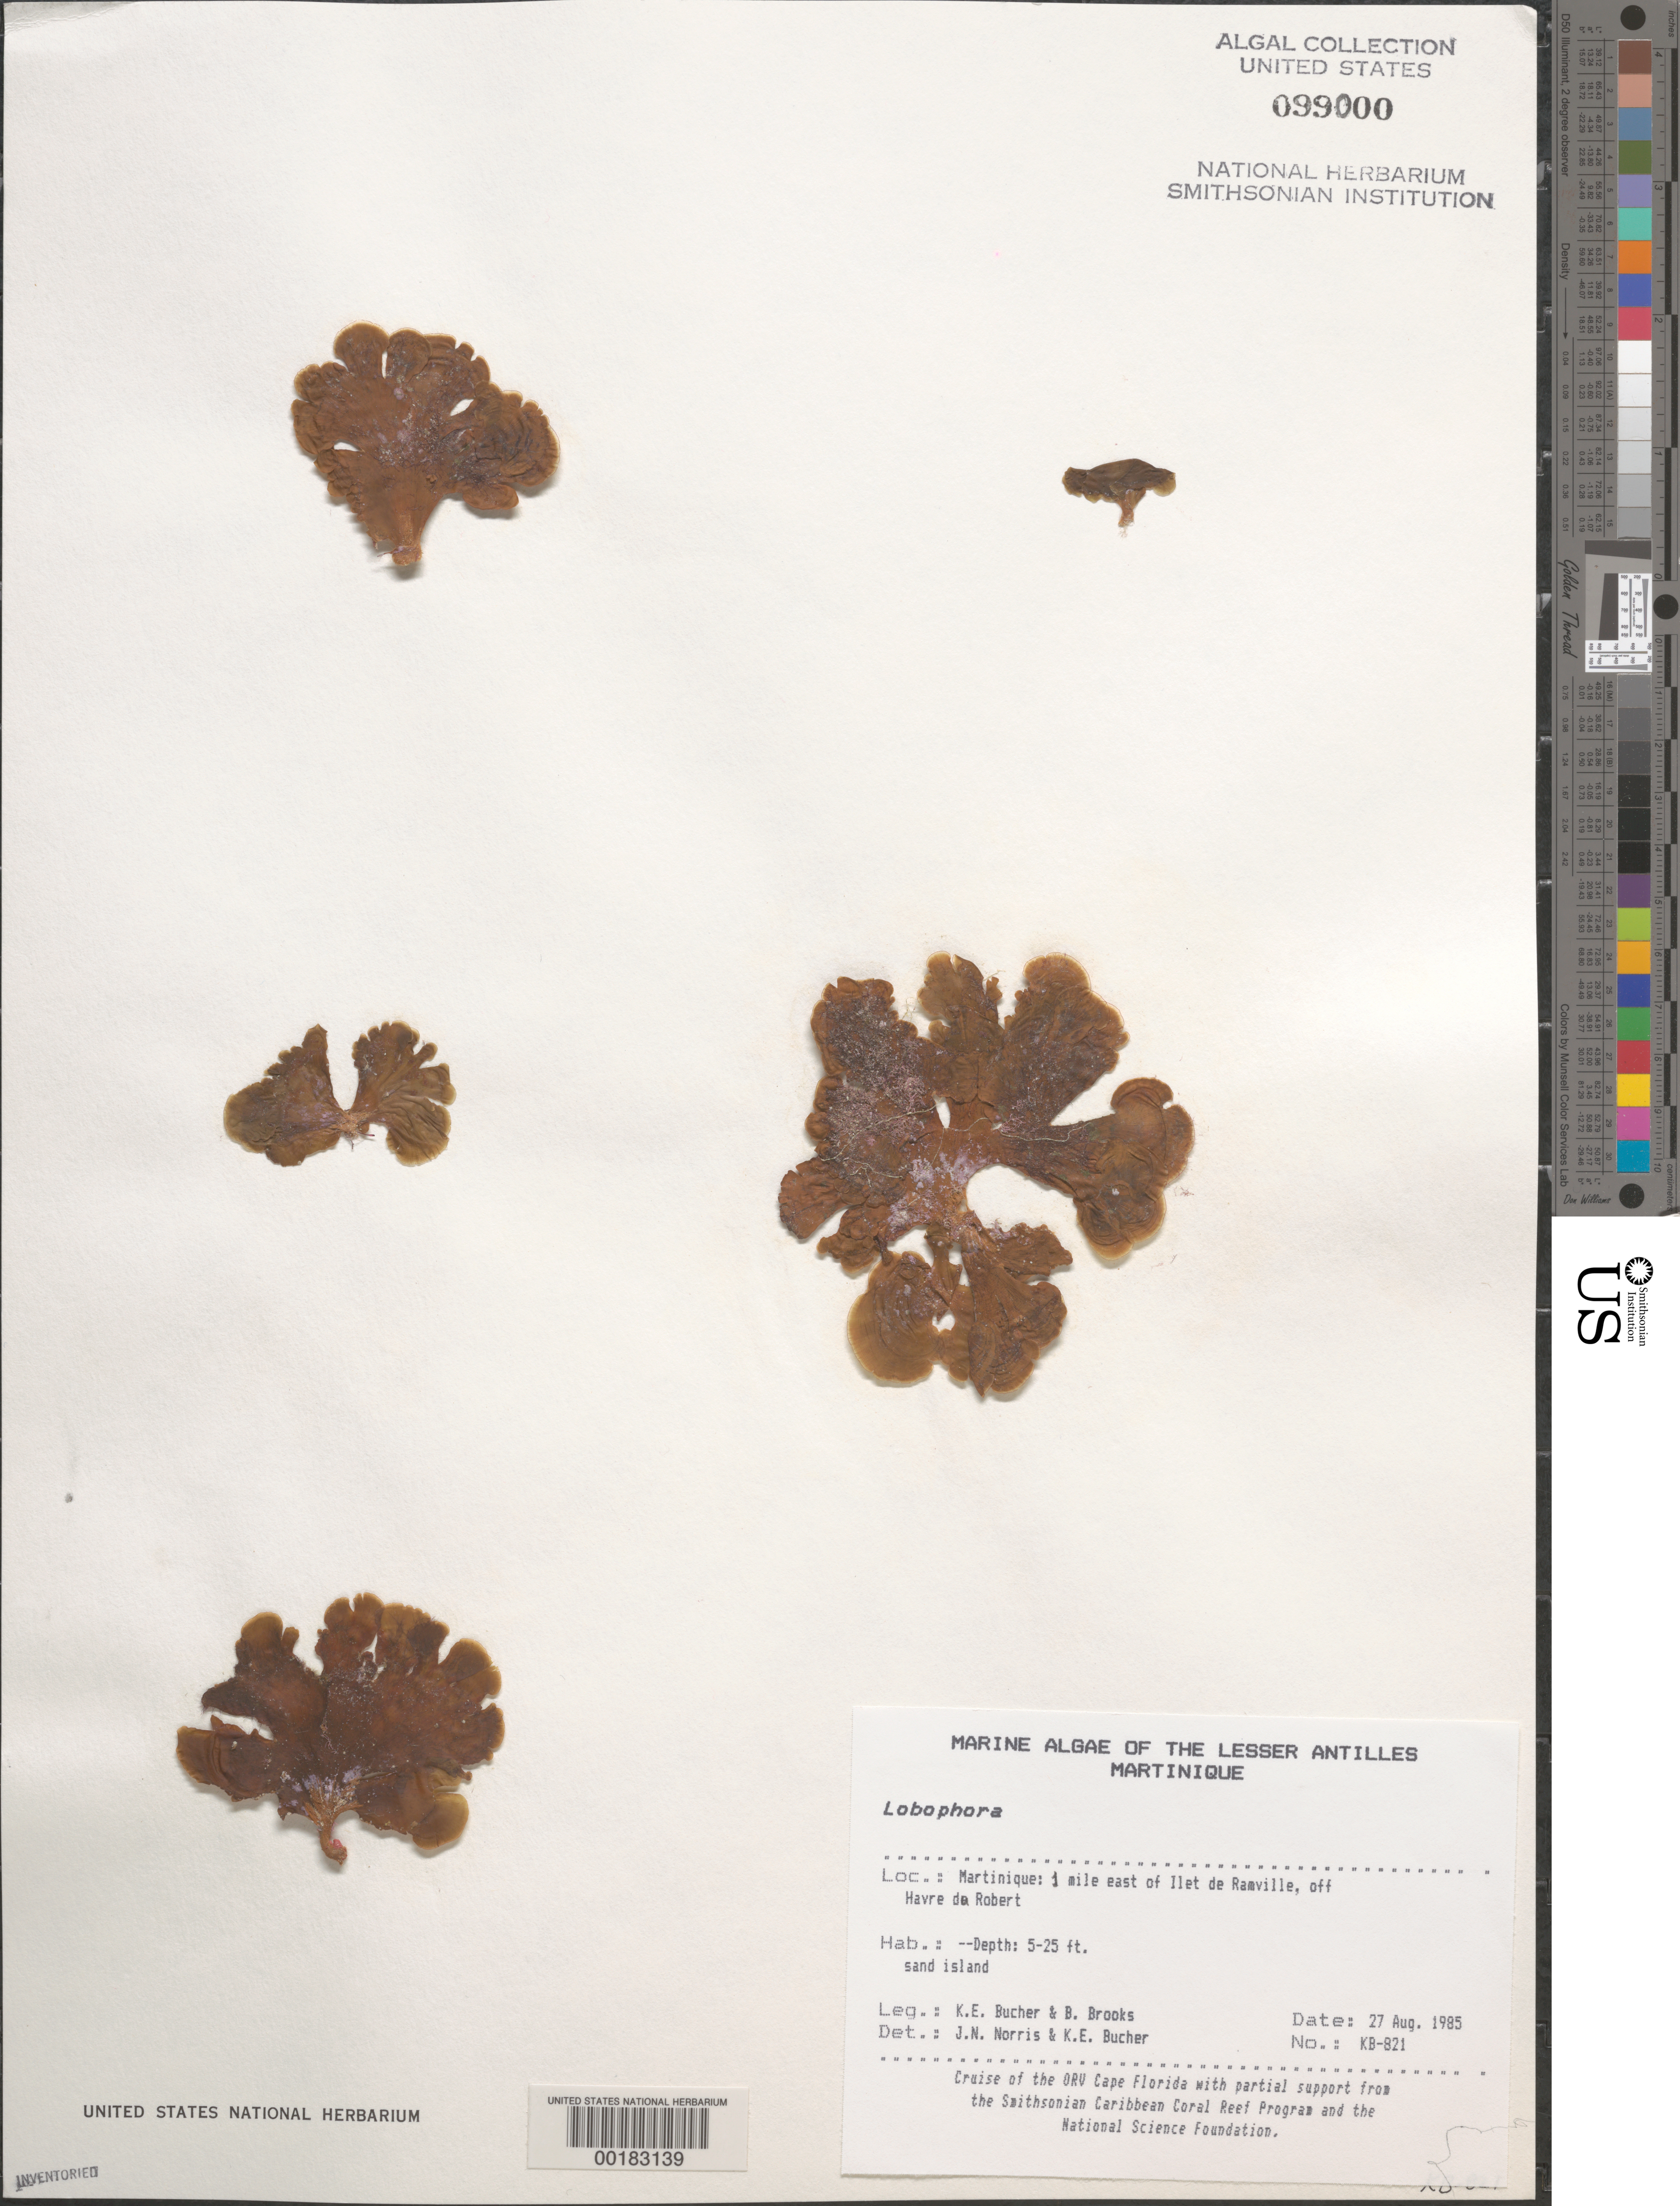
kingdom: Chromista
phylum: Ochrophyta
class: Phaeophyceae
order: Dictyotales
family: Dictyotaceae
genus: Lobophora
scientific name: Lobophora sp.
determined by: Norris, J. N.; Bucher, K. E.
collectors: K. E. Bucher & B. Brooks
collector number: Kb-821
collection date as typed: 27 Aug 1985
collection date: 1985-08-27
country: Martinique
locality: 1 mile east of Ilet de Ramville, off Havre du Robert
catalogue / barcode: US 99000